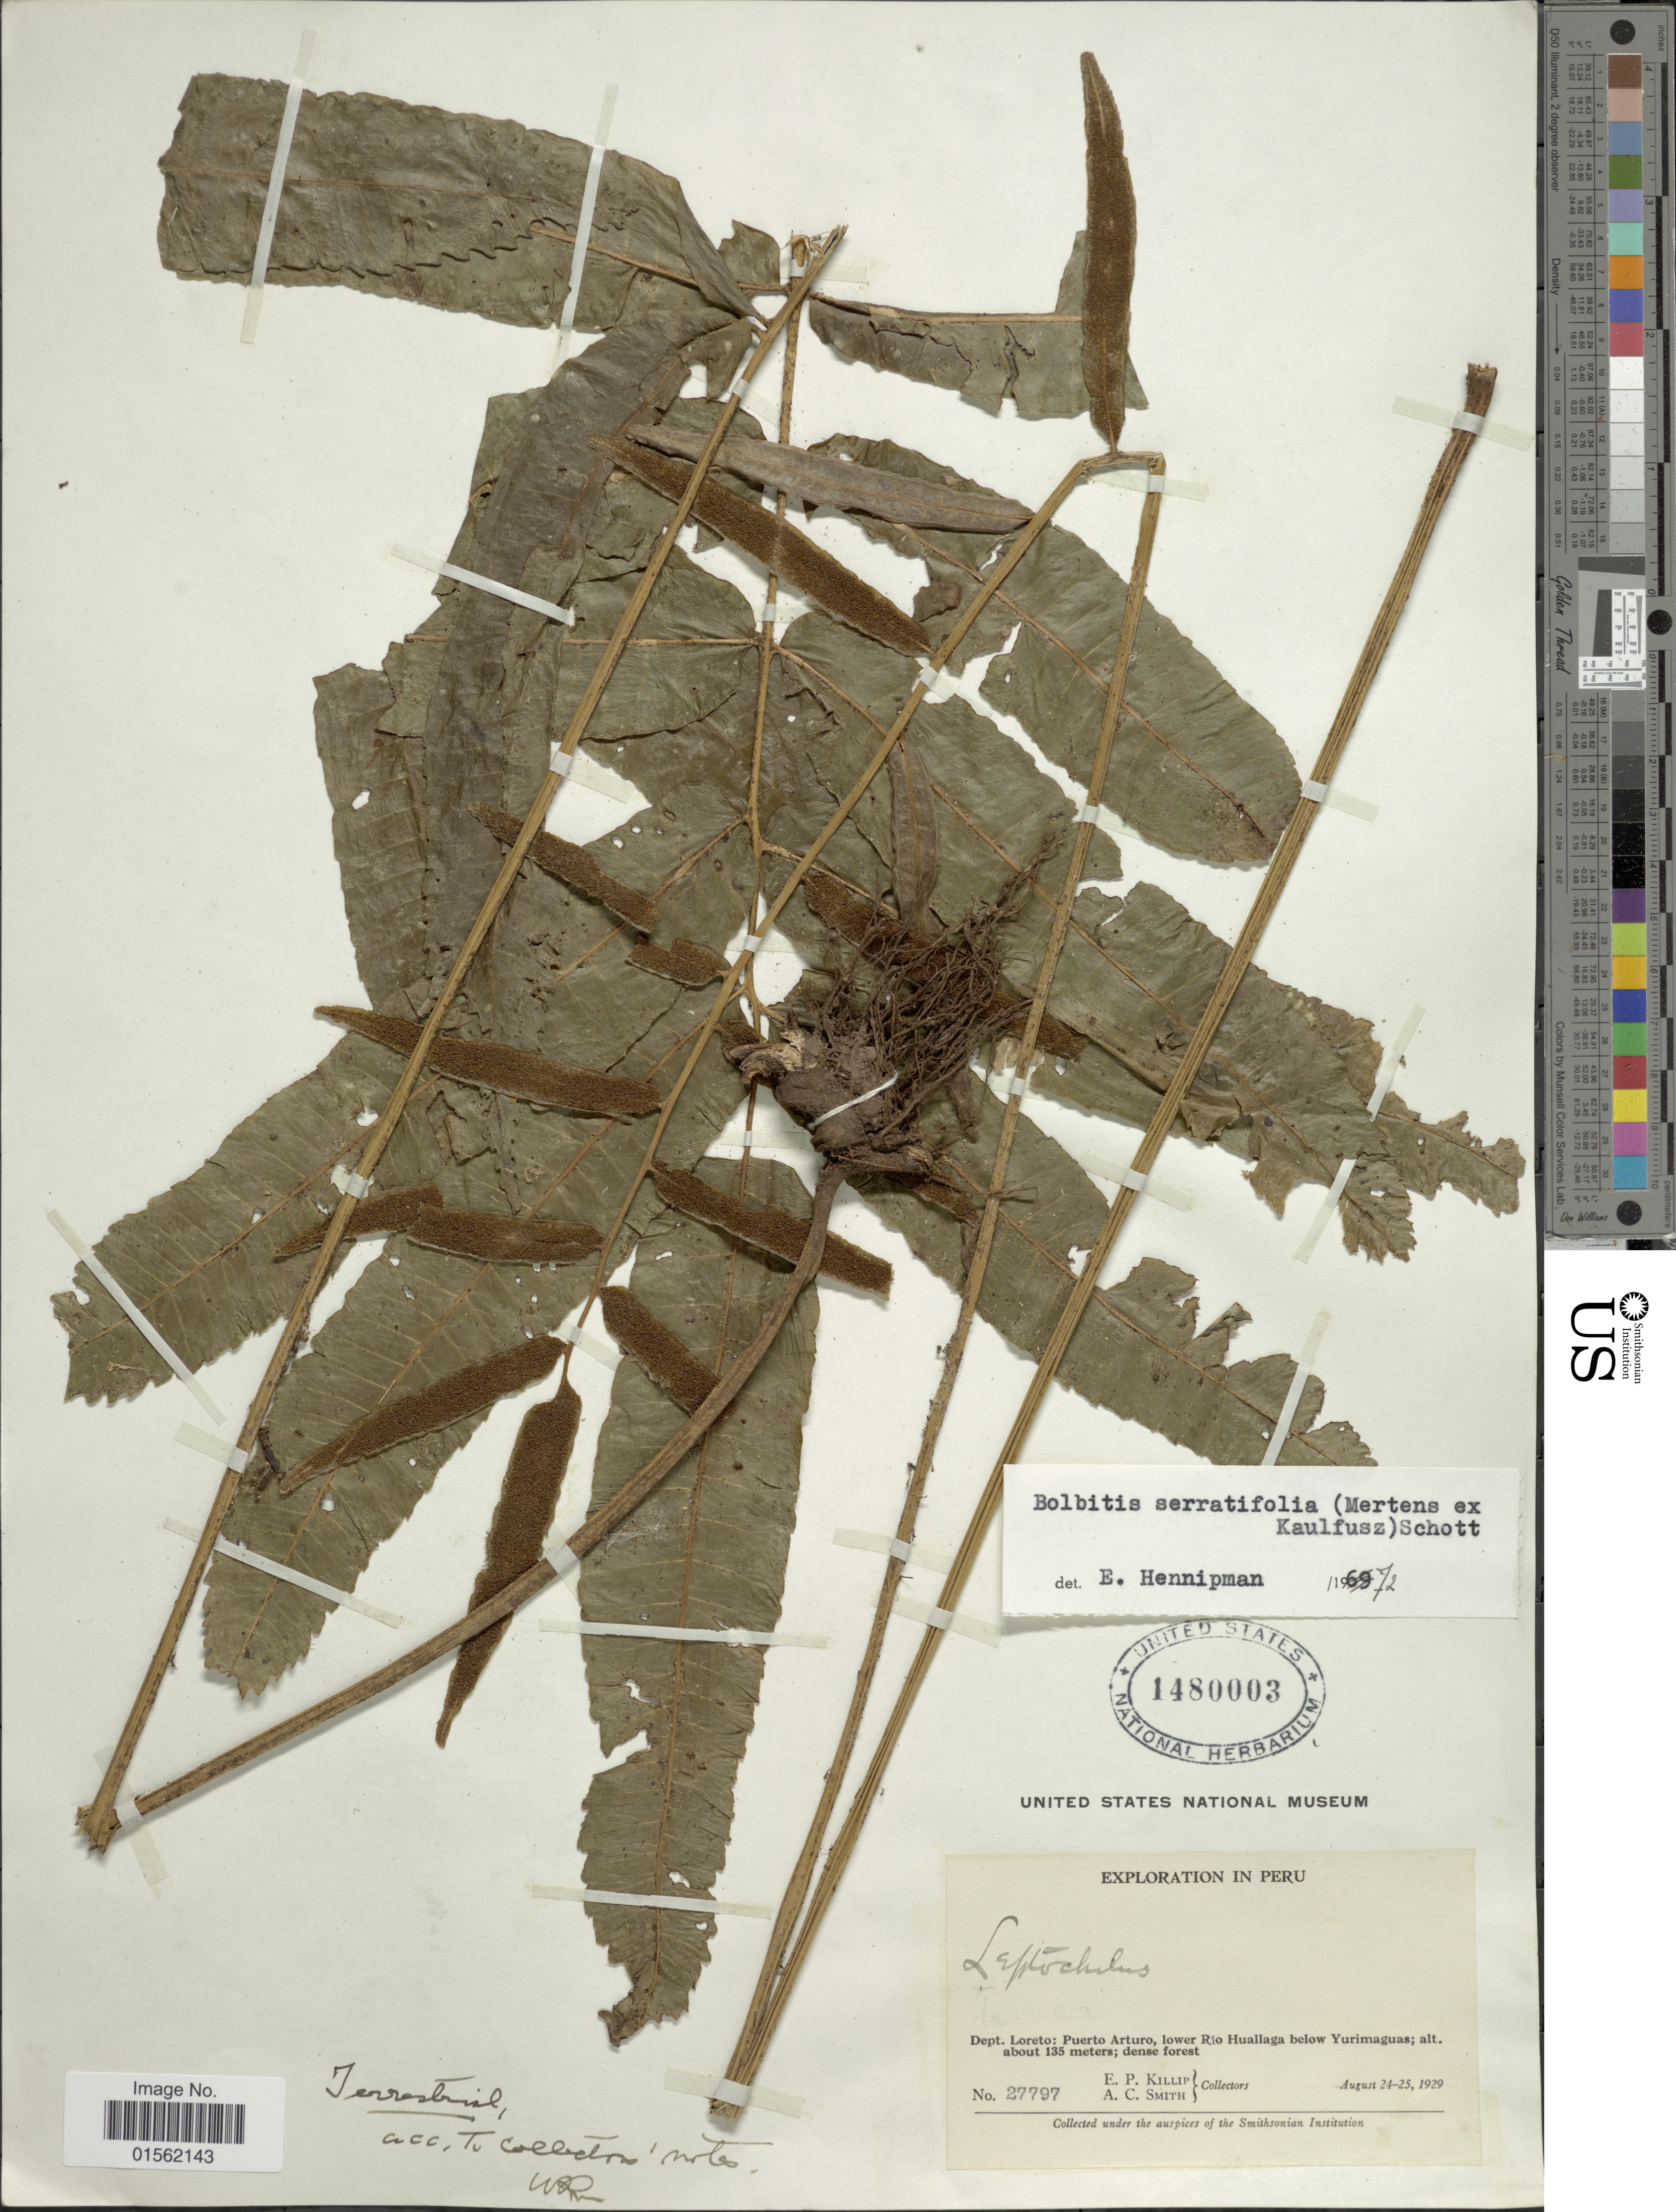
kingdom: Plantae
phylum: Tracheophyta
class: Polypodiopsida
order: Polypodiales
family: Dryopteridaceae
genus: Bolbitis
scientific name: Bolbitis serratifolia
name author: (Mert. ex Kaulf.) Schott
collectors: E. P. Killip & A. C. Smith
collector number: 27797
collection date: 1929-08-24/1929-08-25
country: Peru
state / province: Loreto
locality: Puerto Arturo, lower Río Huallaga below Yurimaguas; dense forest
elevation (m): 135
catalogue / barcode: US 1480003